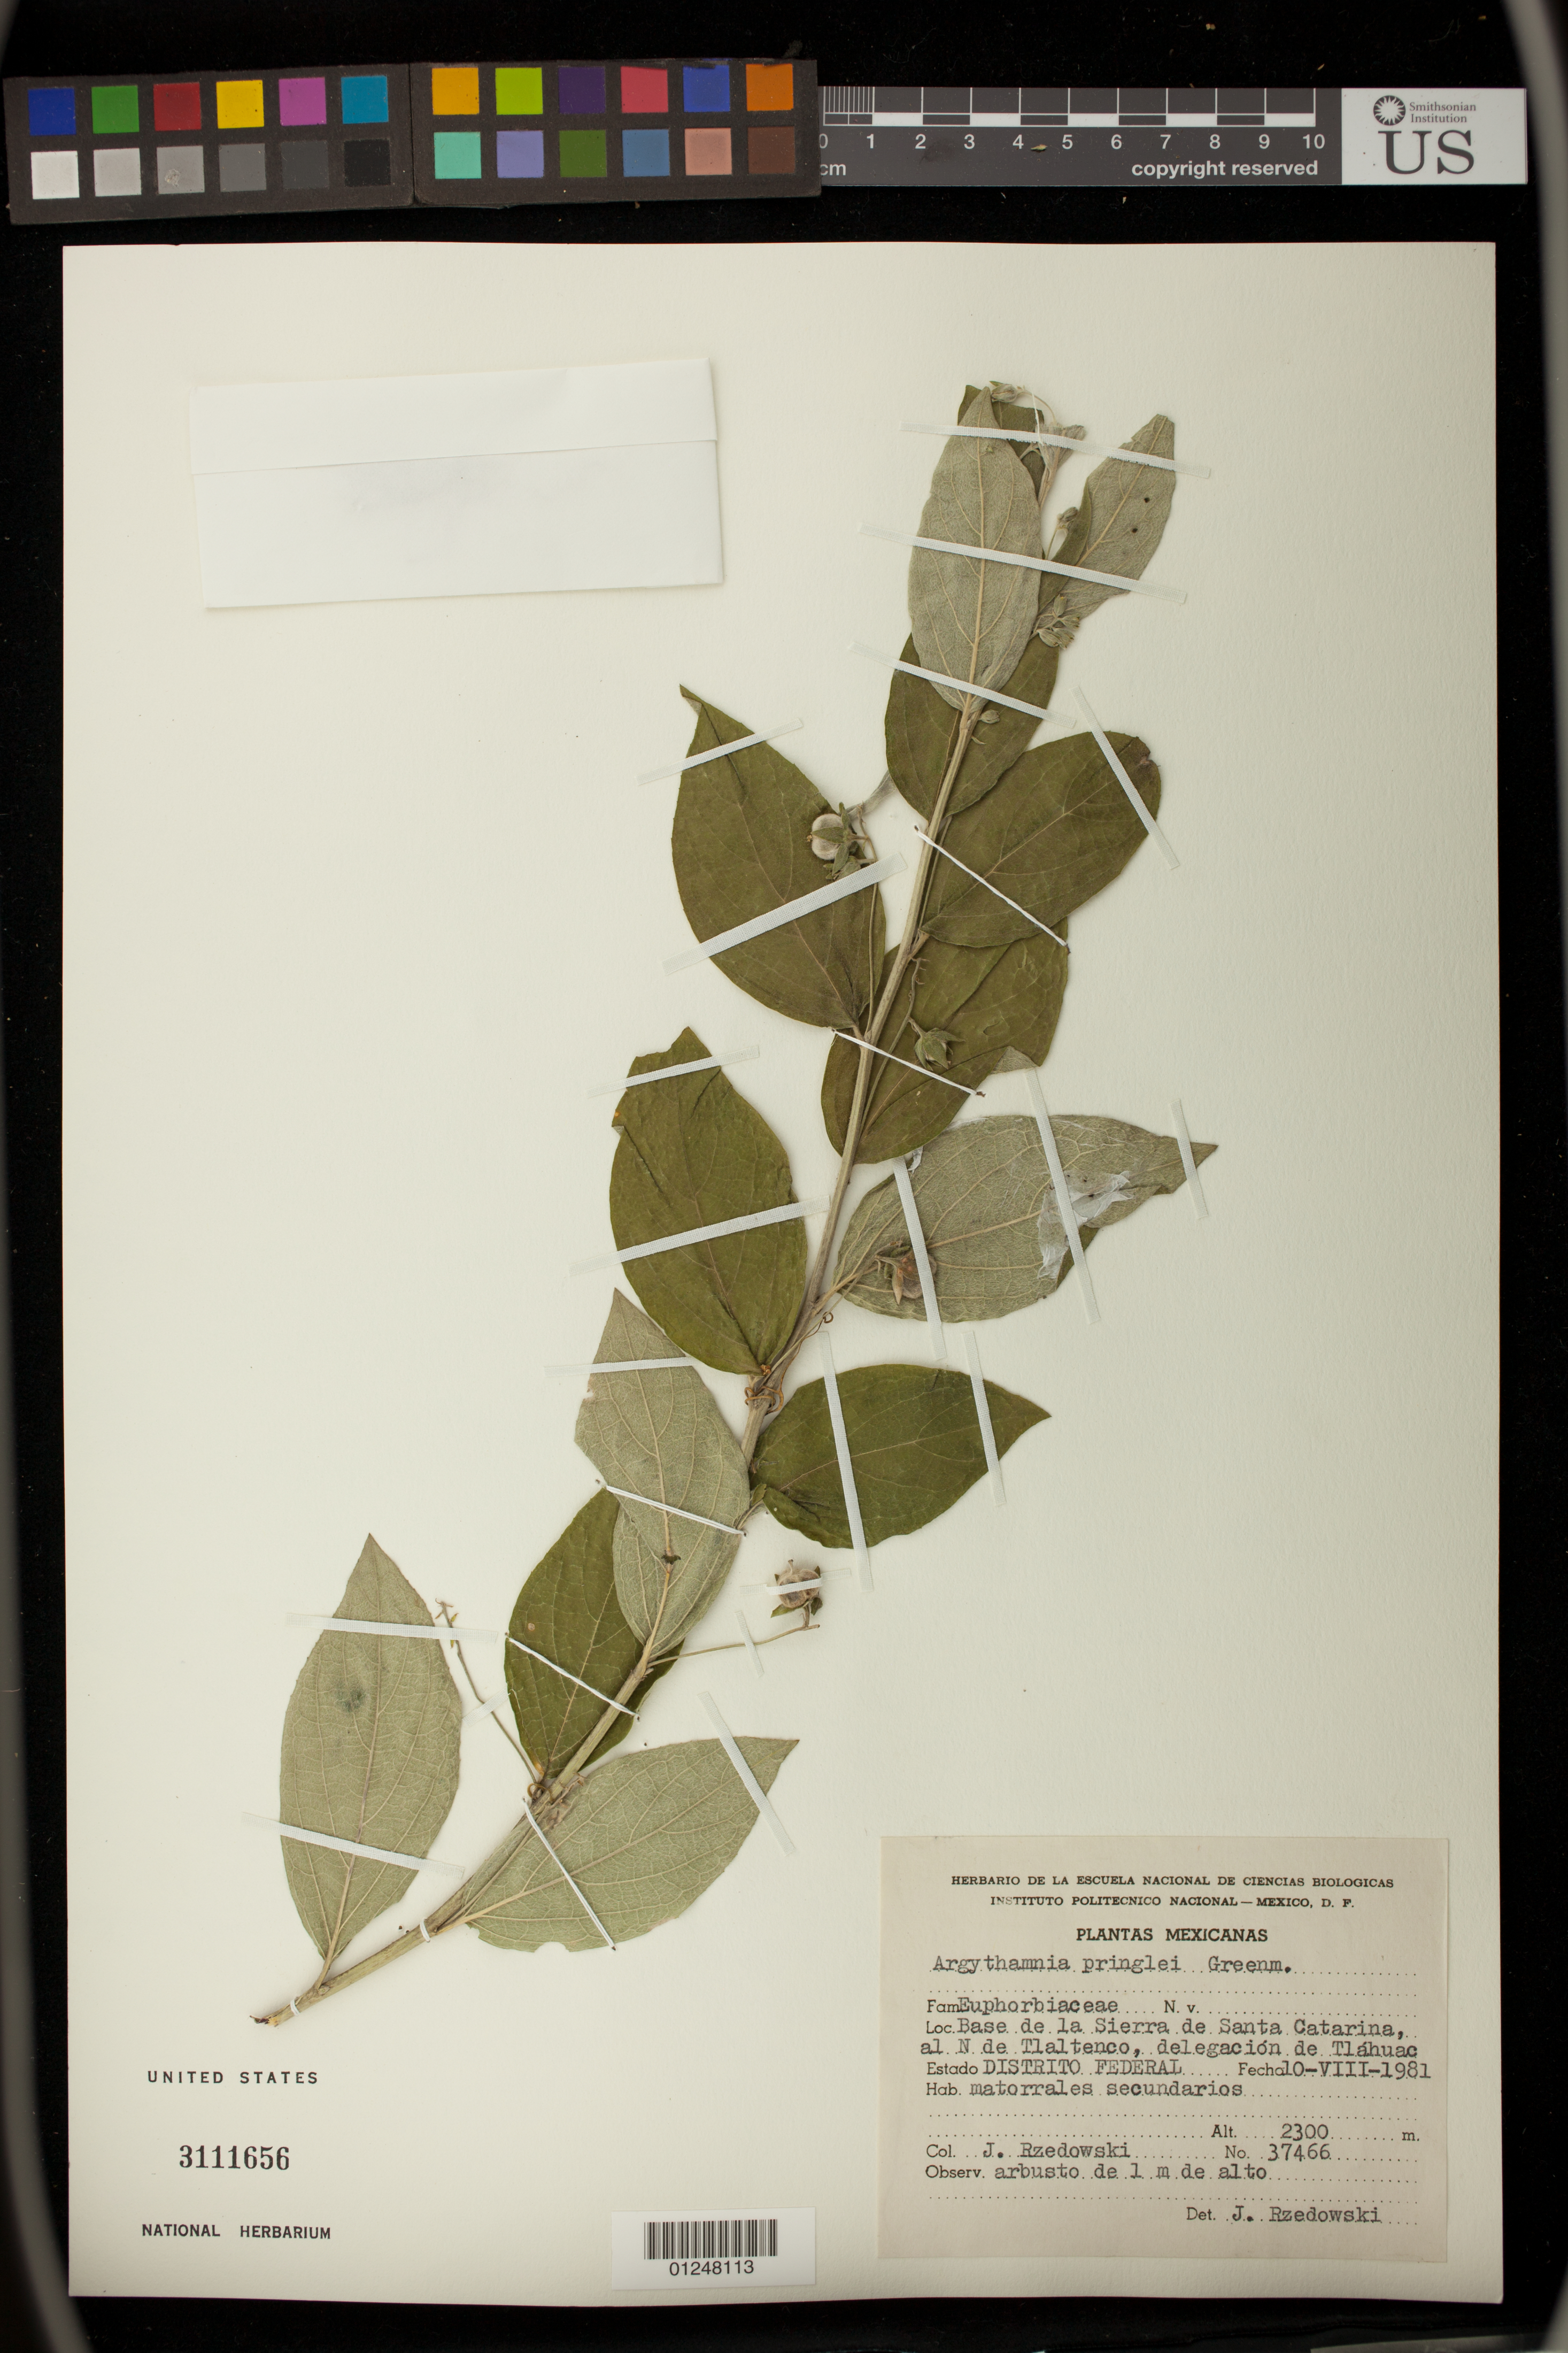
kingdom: Plantae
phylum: Tracheophyta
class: Magnoliopsida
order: Malpighiales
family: Euphorbiaceae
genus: Ditaxis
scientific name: Ditaxis pringlei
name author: (Greenm.) Pax & K. Hoffm.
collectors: J. Rzedowski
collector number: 37466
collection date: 1981-08-10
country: Mexico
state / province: Distrito Federal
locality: Base de la Sierra de Santa Catarina, al N de Tlaltenco, delagacion de Tlahuac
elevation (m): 2300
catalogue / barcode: US 3111656